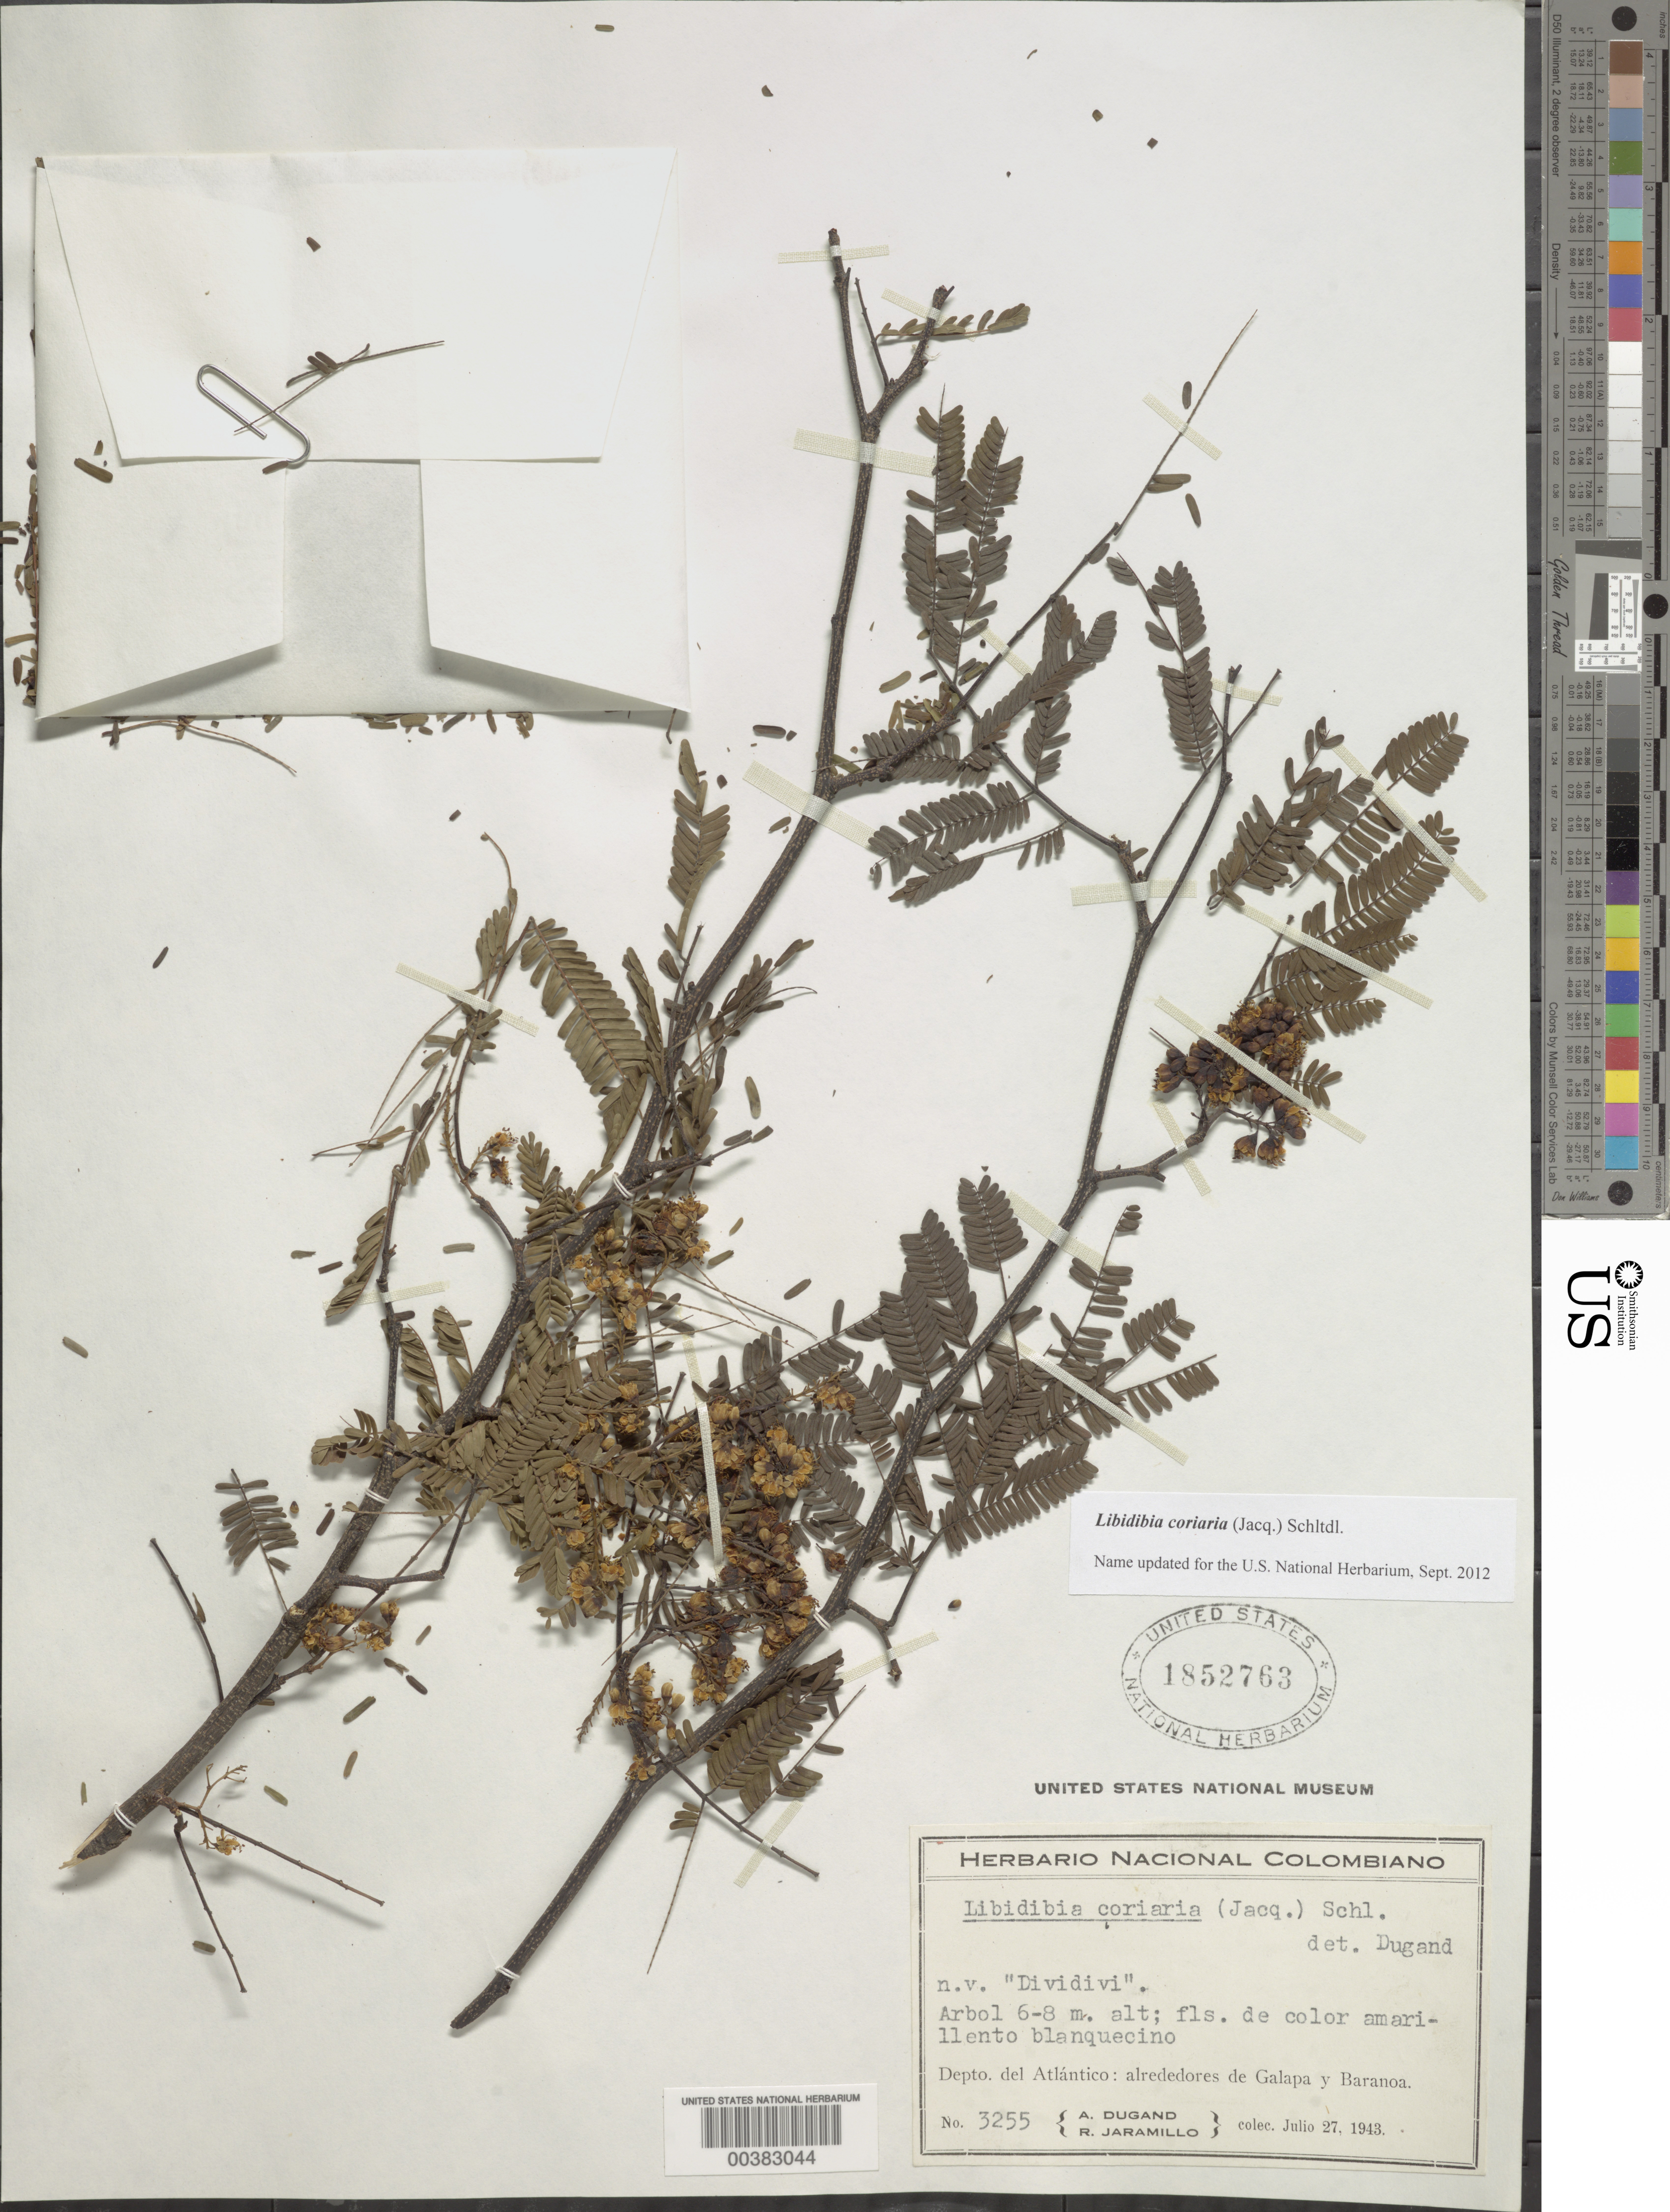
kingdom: Plantae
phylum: Tracheophyta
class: Magnoliopsida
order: Fabales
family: Fabaceae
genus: Libidibia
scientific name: Libidibia coriaria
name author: (Jacq.) Schltdl.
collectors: A. Dugand G. & R. Jaramillo M.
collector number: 3255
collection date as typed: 27 Jun 1943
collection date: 1943-06-27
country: Colombia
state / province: Atlántico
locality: Alrededores de Galapa y Branca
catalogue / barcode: US 1852763